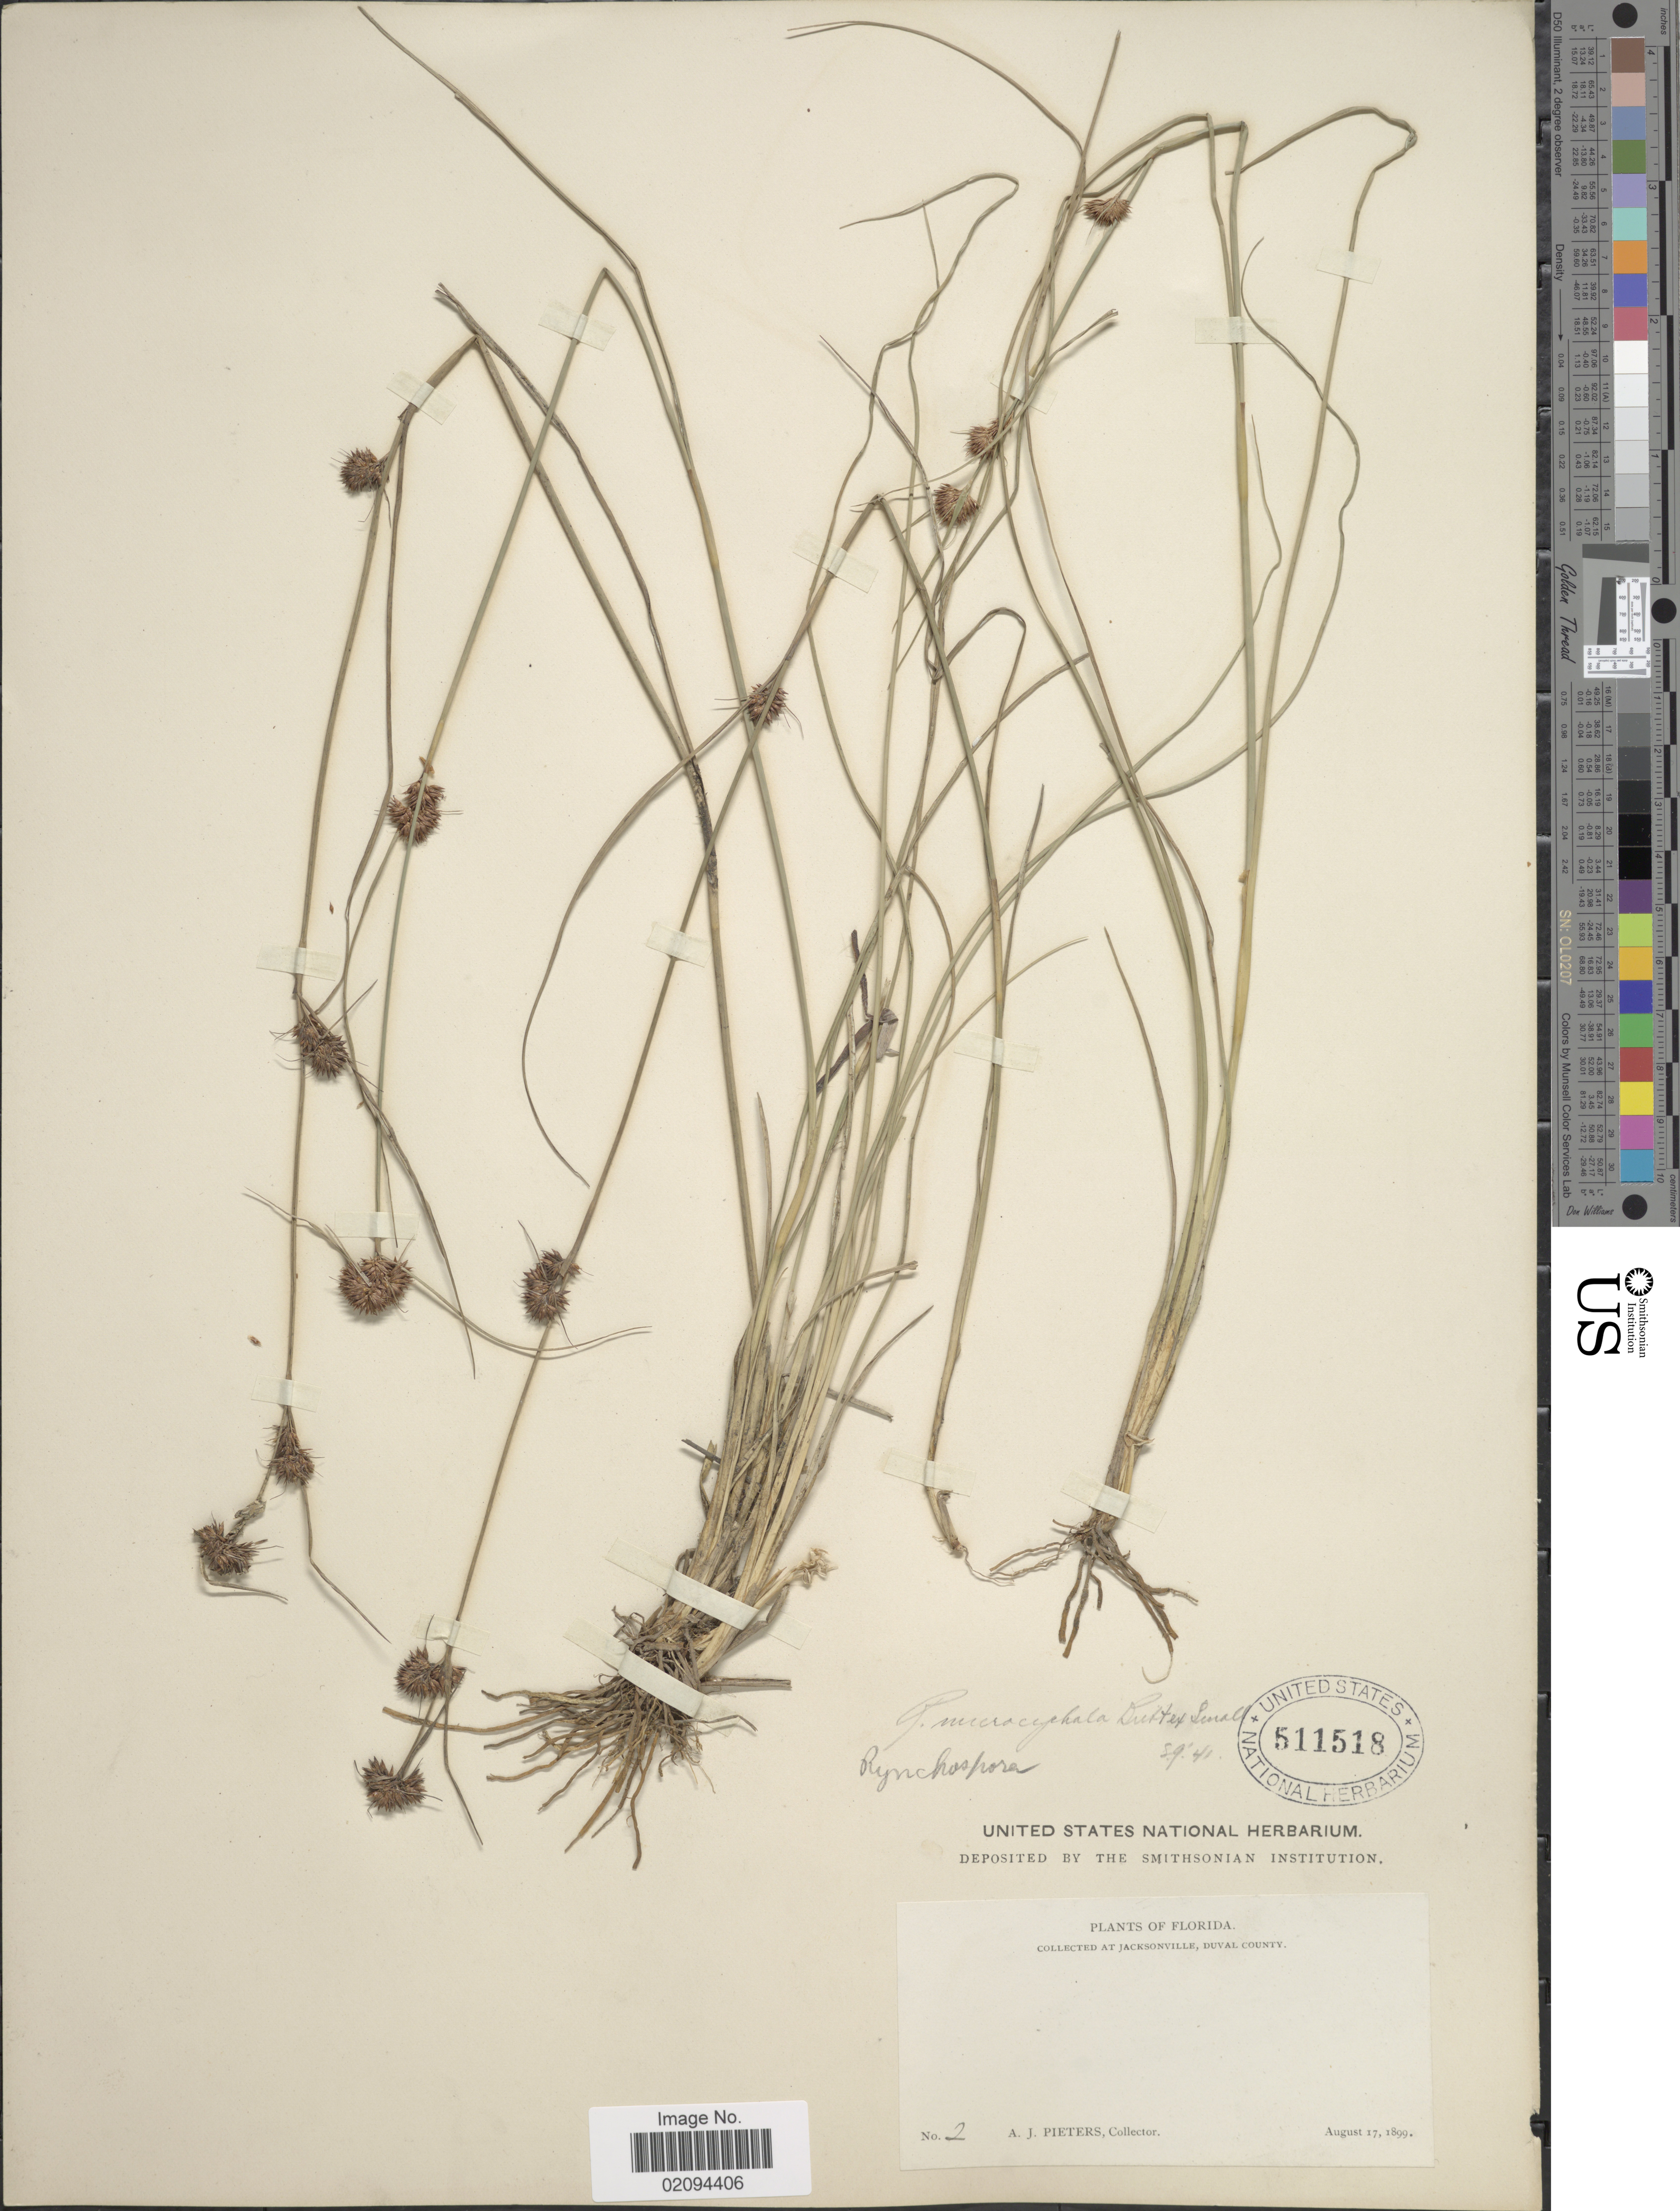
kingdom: Plantae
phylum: Tracheophyta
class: Liliopsida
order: Poales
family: Cyperaceae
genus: Rhynchospora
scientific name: Rhynchospora microcephala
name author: (Britton) Britton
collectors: A. Pieters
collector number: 2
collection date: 1899-08-17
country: United States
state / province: Florida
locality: At Jacksonville, Duval County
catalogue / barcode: US 511518